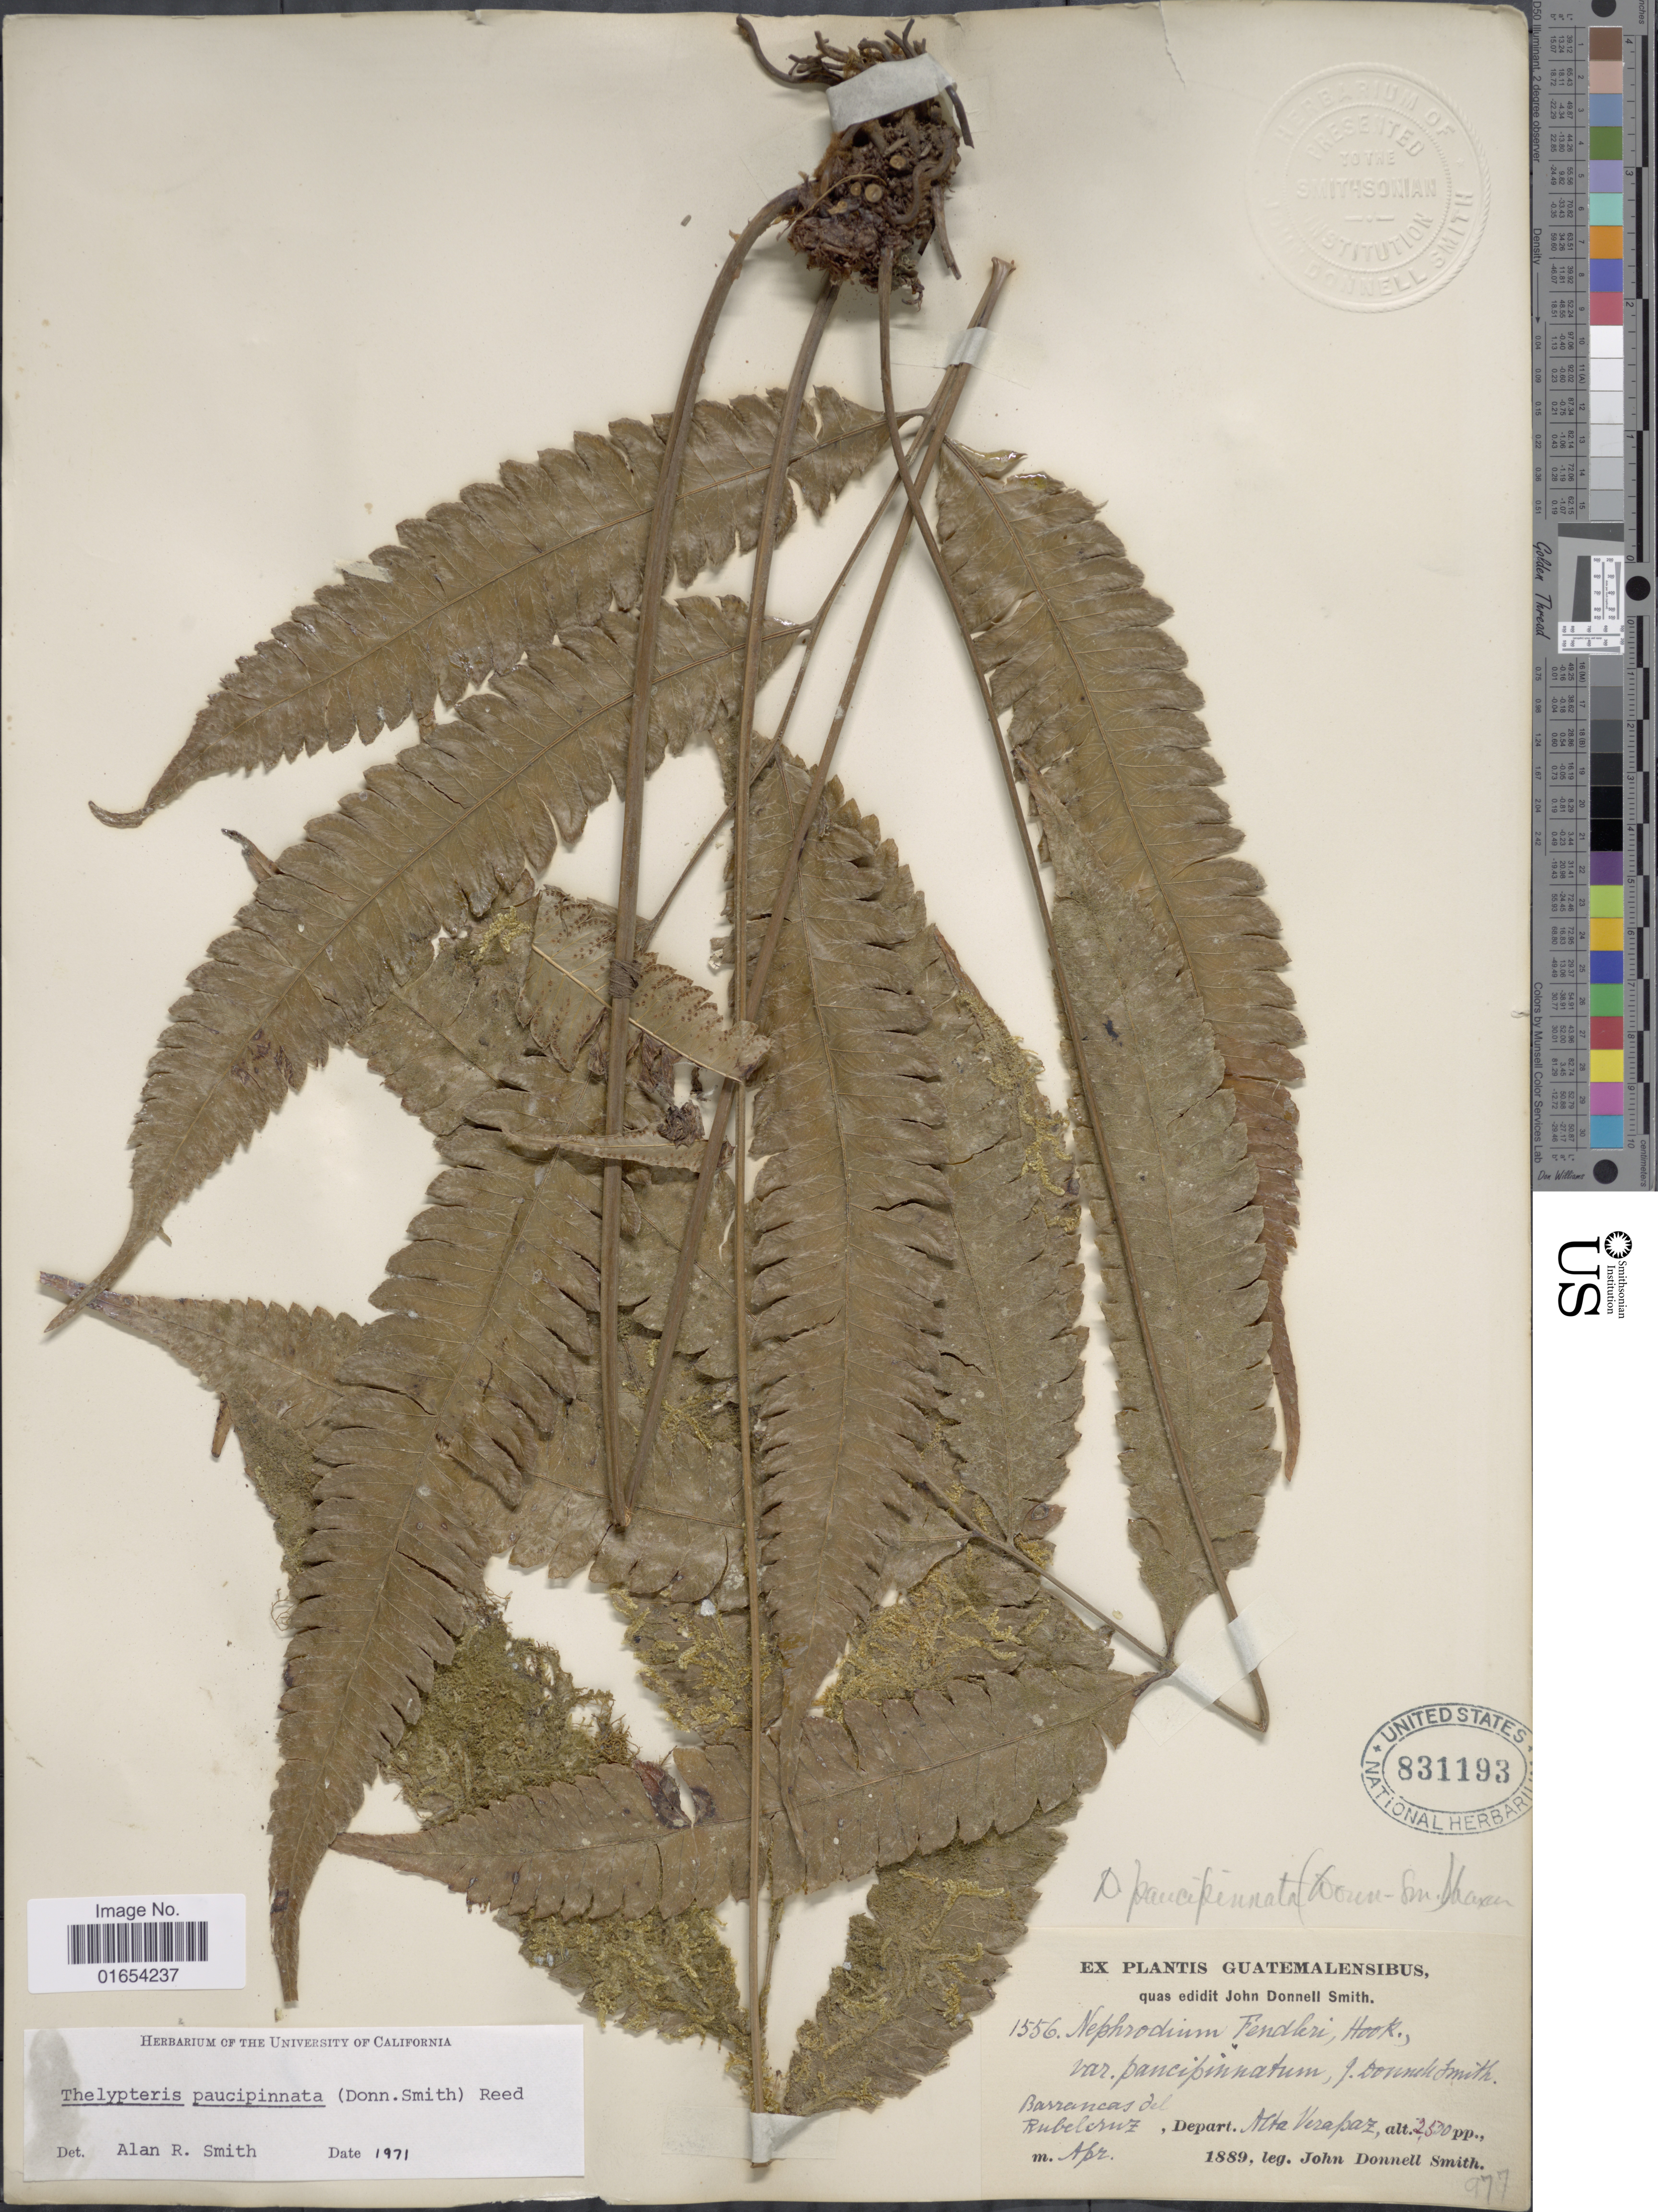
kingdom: Plantae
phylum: Tracheophyta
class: Polypodiopsida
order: Polypodiales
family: Thelypteridaceae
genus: Goniopteris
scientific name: Goniopteris paucipinnata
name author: (Donn. Sm.) Salino & T.E. Almeida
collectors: J. Donnell Smith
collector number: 1556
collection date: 1889-04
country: Guatemala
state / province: Alta Verapaz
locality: Barrancas del Rubelcruz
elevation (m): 762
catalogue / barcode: US 831193